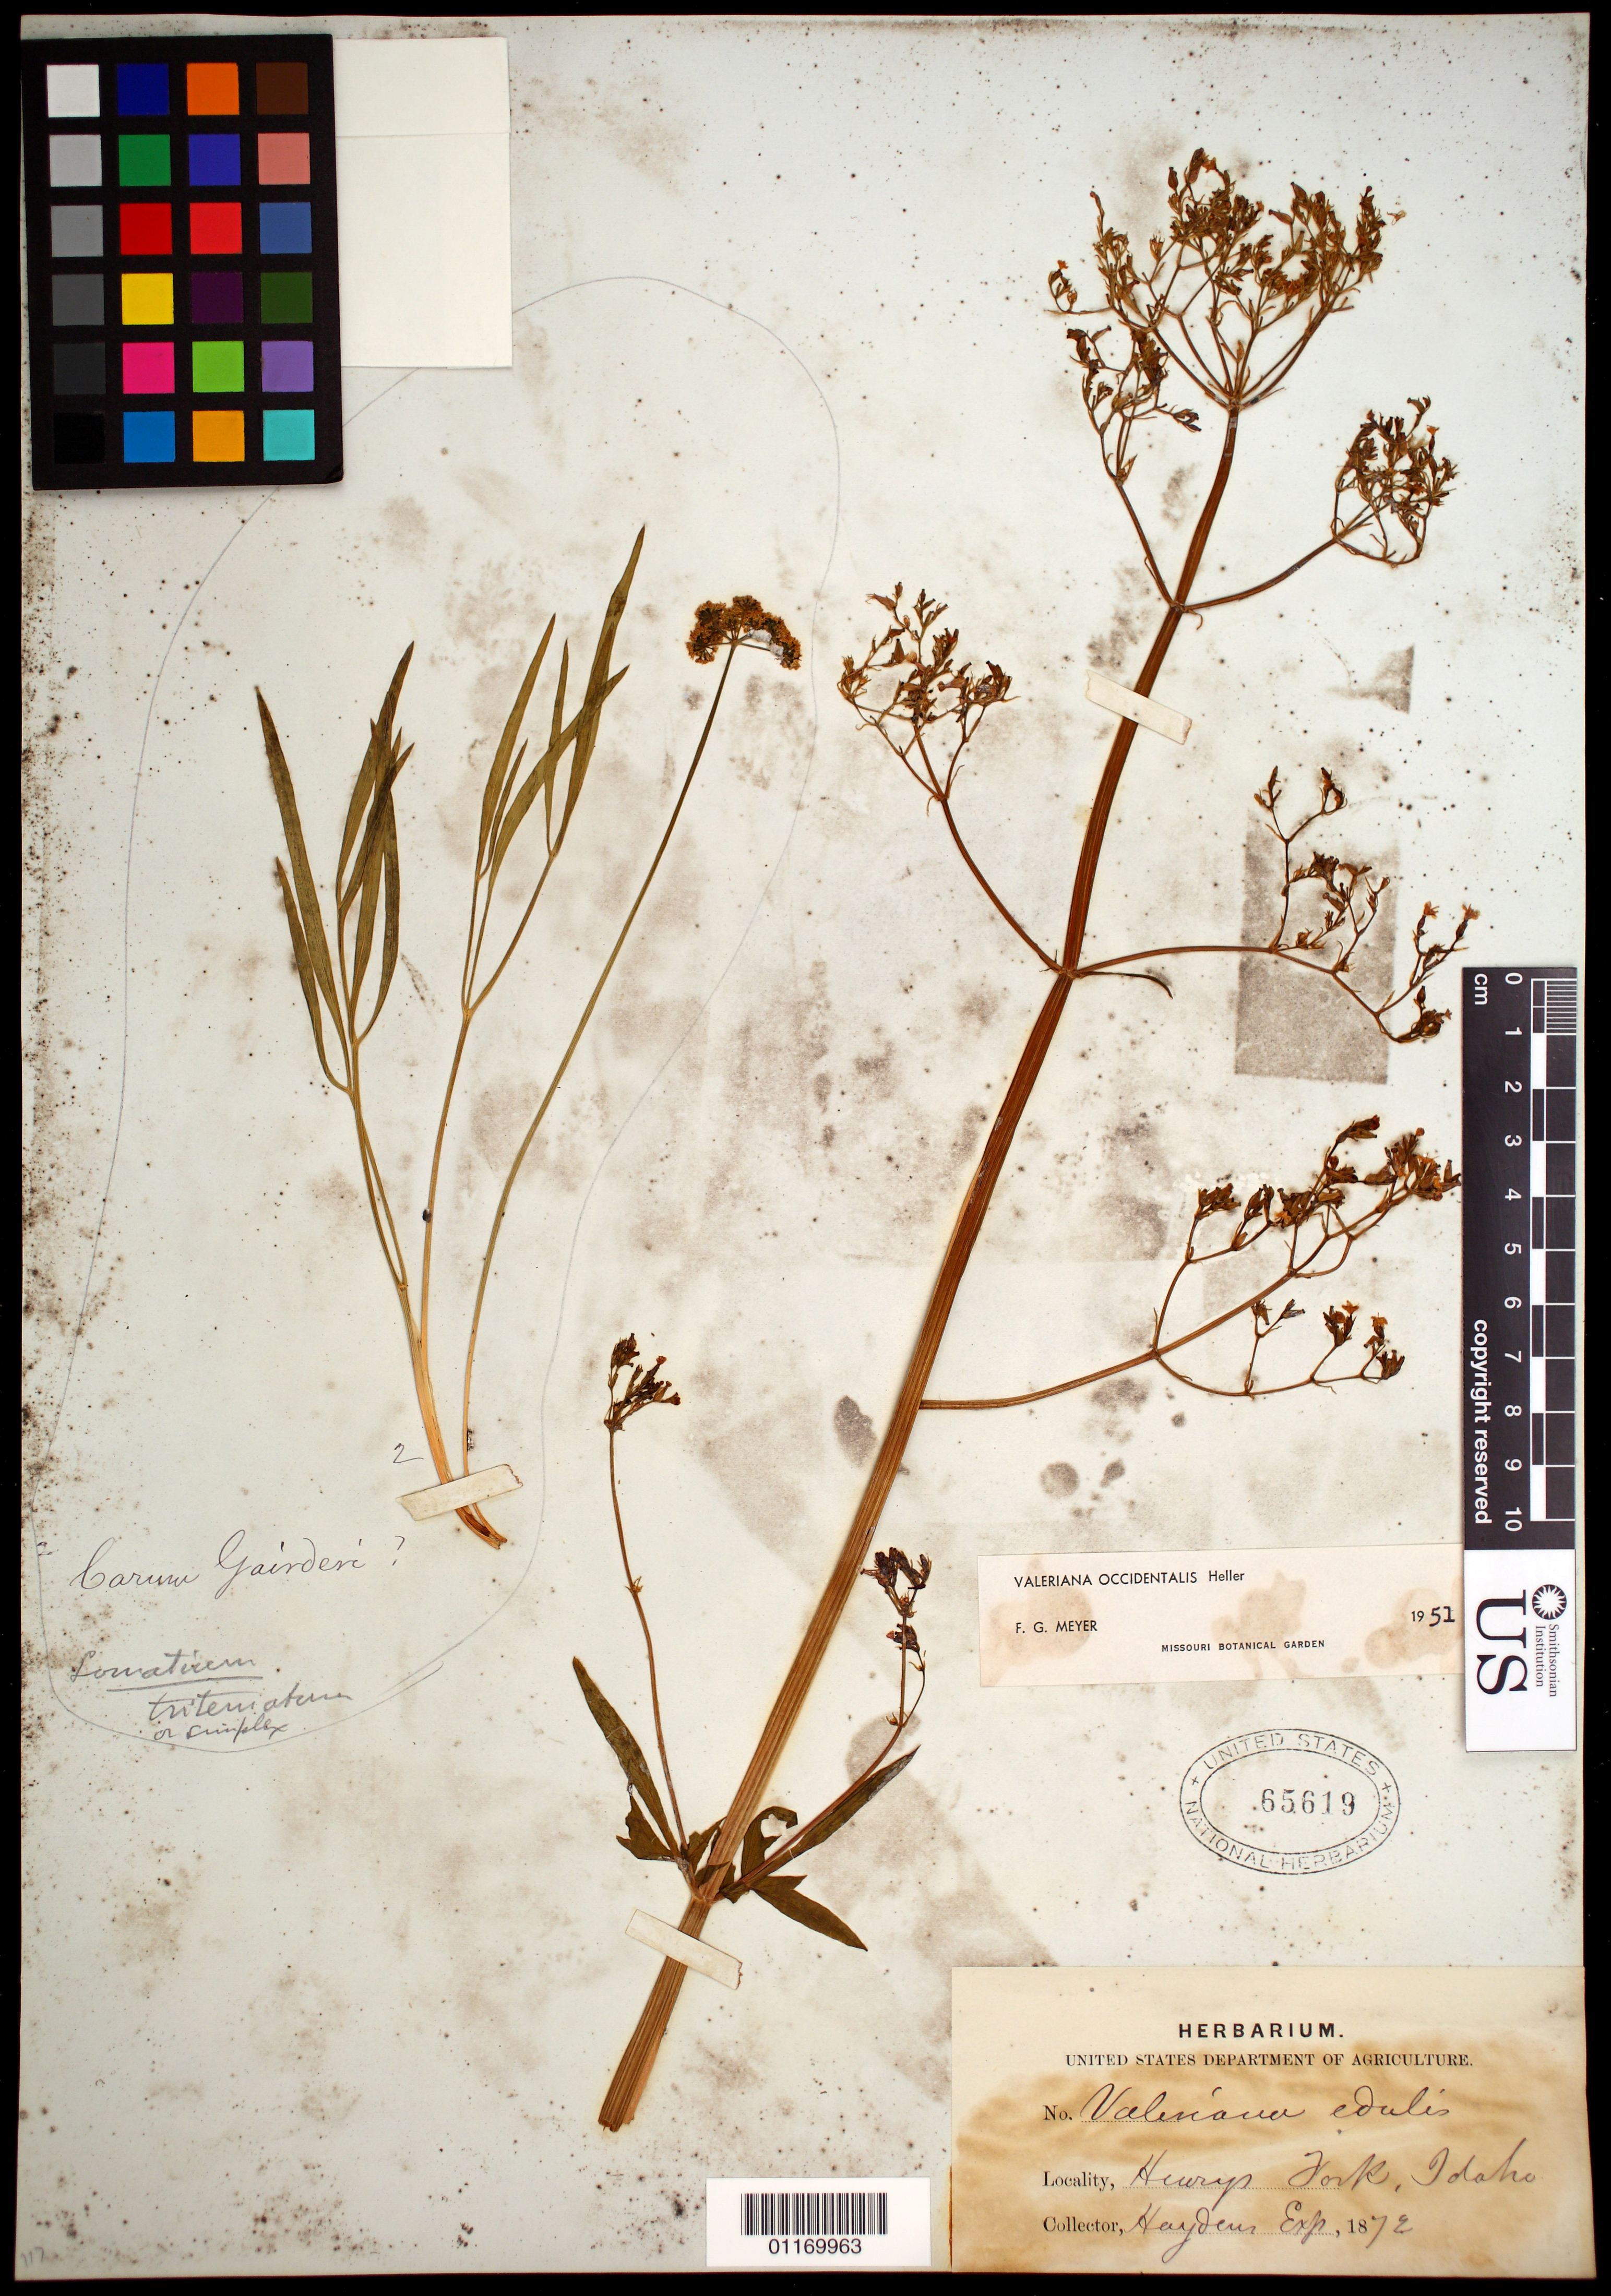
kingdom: Plantae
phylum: Tracheophyta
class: Magnoliopsida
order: Dipsacales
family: Caprifoliaceae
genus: Valeriana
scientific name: Valeriana occidentalis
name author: A. Heller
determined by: Meyer, F. G.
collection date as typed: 1872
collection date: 1872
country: United States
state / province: Idaho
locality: Henry's Lake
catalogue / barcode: US 656619